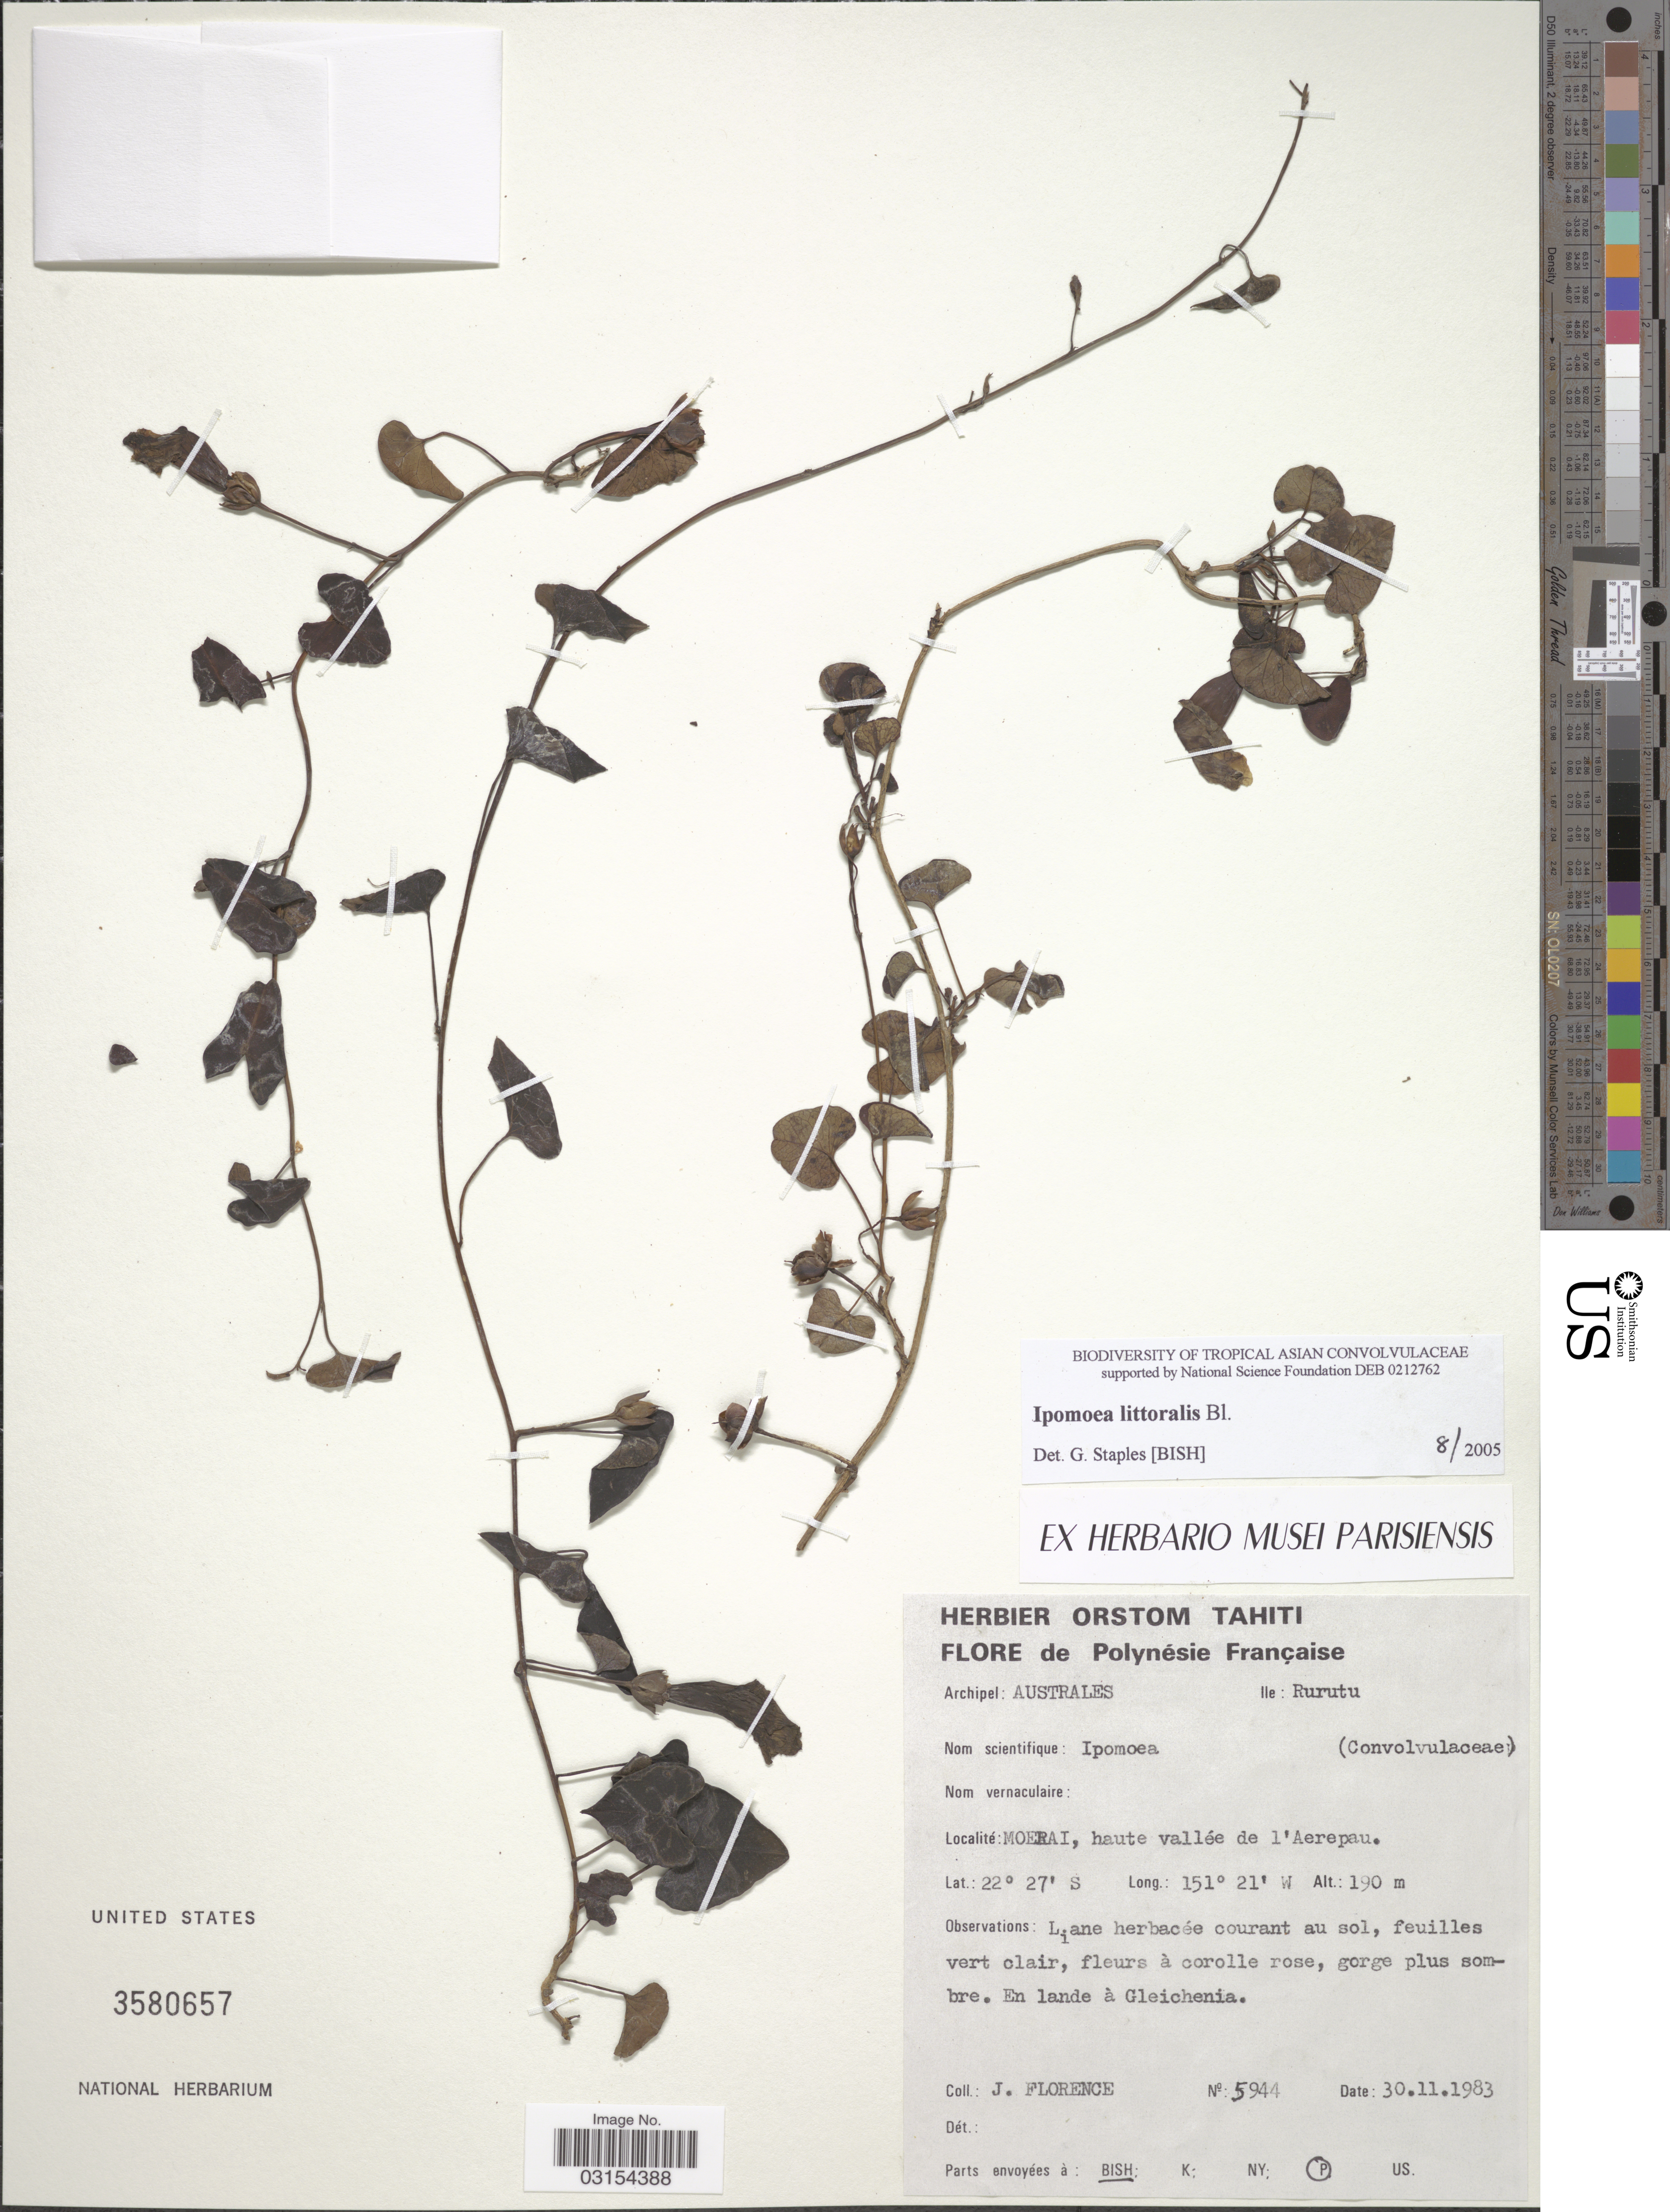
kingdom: Plantae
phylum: Tracheophyta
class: Magnoliopsida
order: Solanales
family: Convolvulaceae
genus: Ipomoea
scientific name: Ipomoea littoralis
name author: Blume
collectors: J. Florence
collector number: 5944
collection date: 1983-11-30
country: French Polynesia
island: Rurutu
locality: Polynésie Française. Archipel: Australes. Ile: Rurutu. Moerai, haute vallée de l'Aerepau.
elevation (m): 190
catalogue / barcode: US 3580657